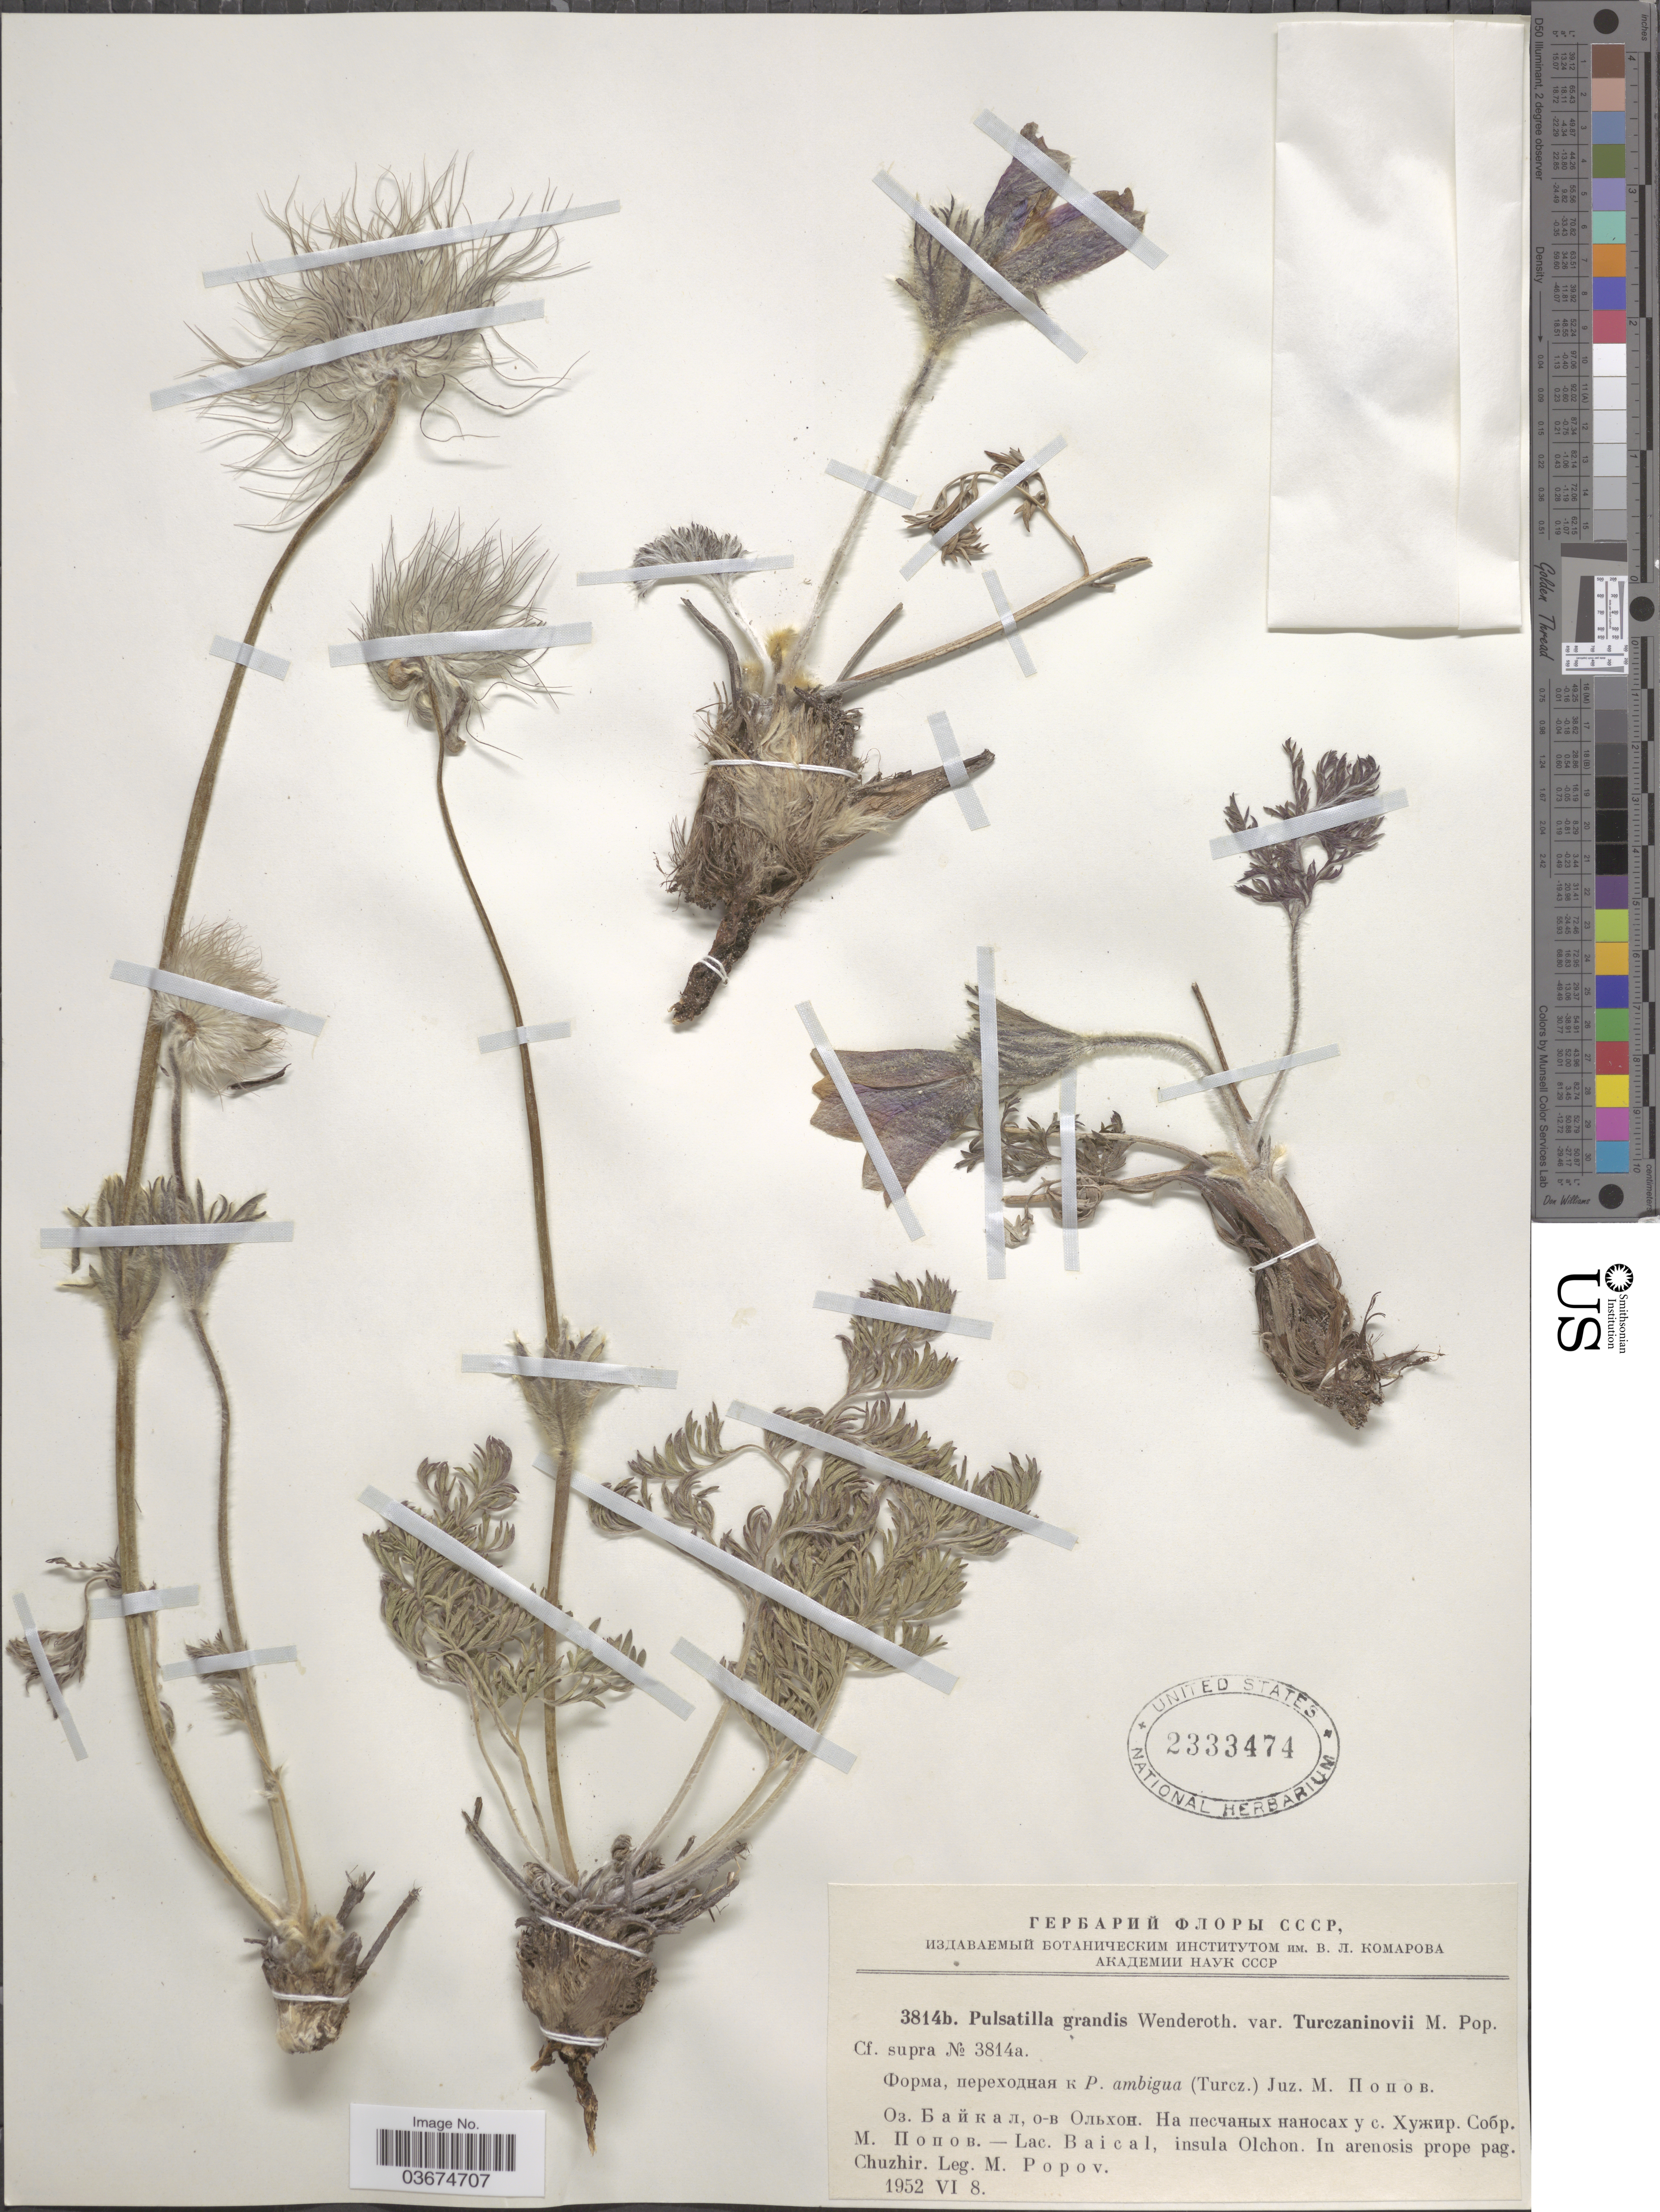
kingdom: Plantae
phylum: Tracheophyta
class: Magnoliopsida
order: Ranunculales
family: Ranunculaceae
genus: Pulsatilla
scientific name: Pulsatilla grandis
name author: Wender.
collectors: M. Popov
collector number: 3814b.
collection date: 1952-06-08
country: Russian Federation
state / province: Irkutsk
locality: Lac. Baical, insula Olchon. In arenosis prope pag. Chuzhir.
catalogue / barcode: US 2333474